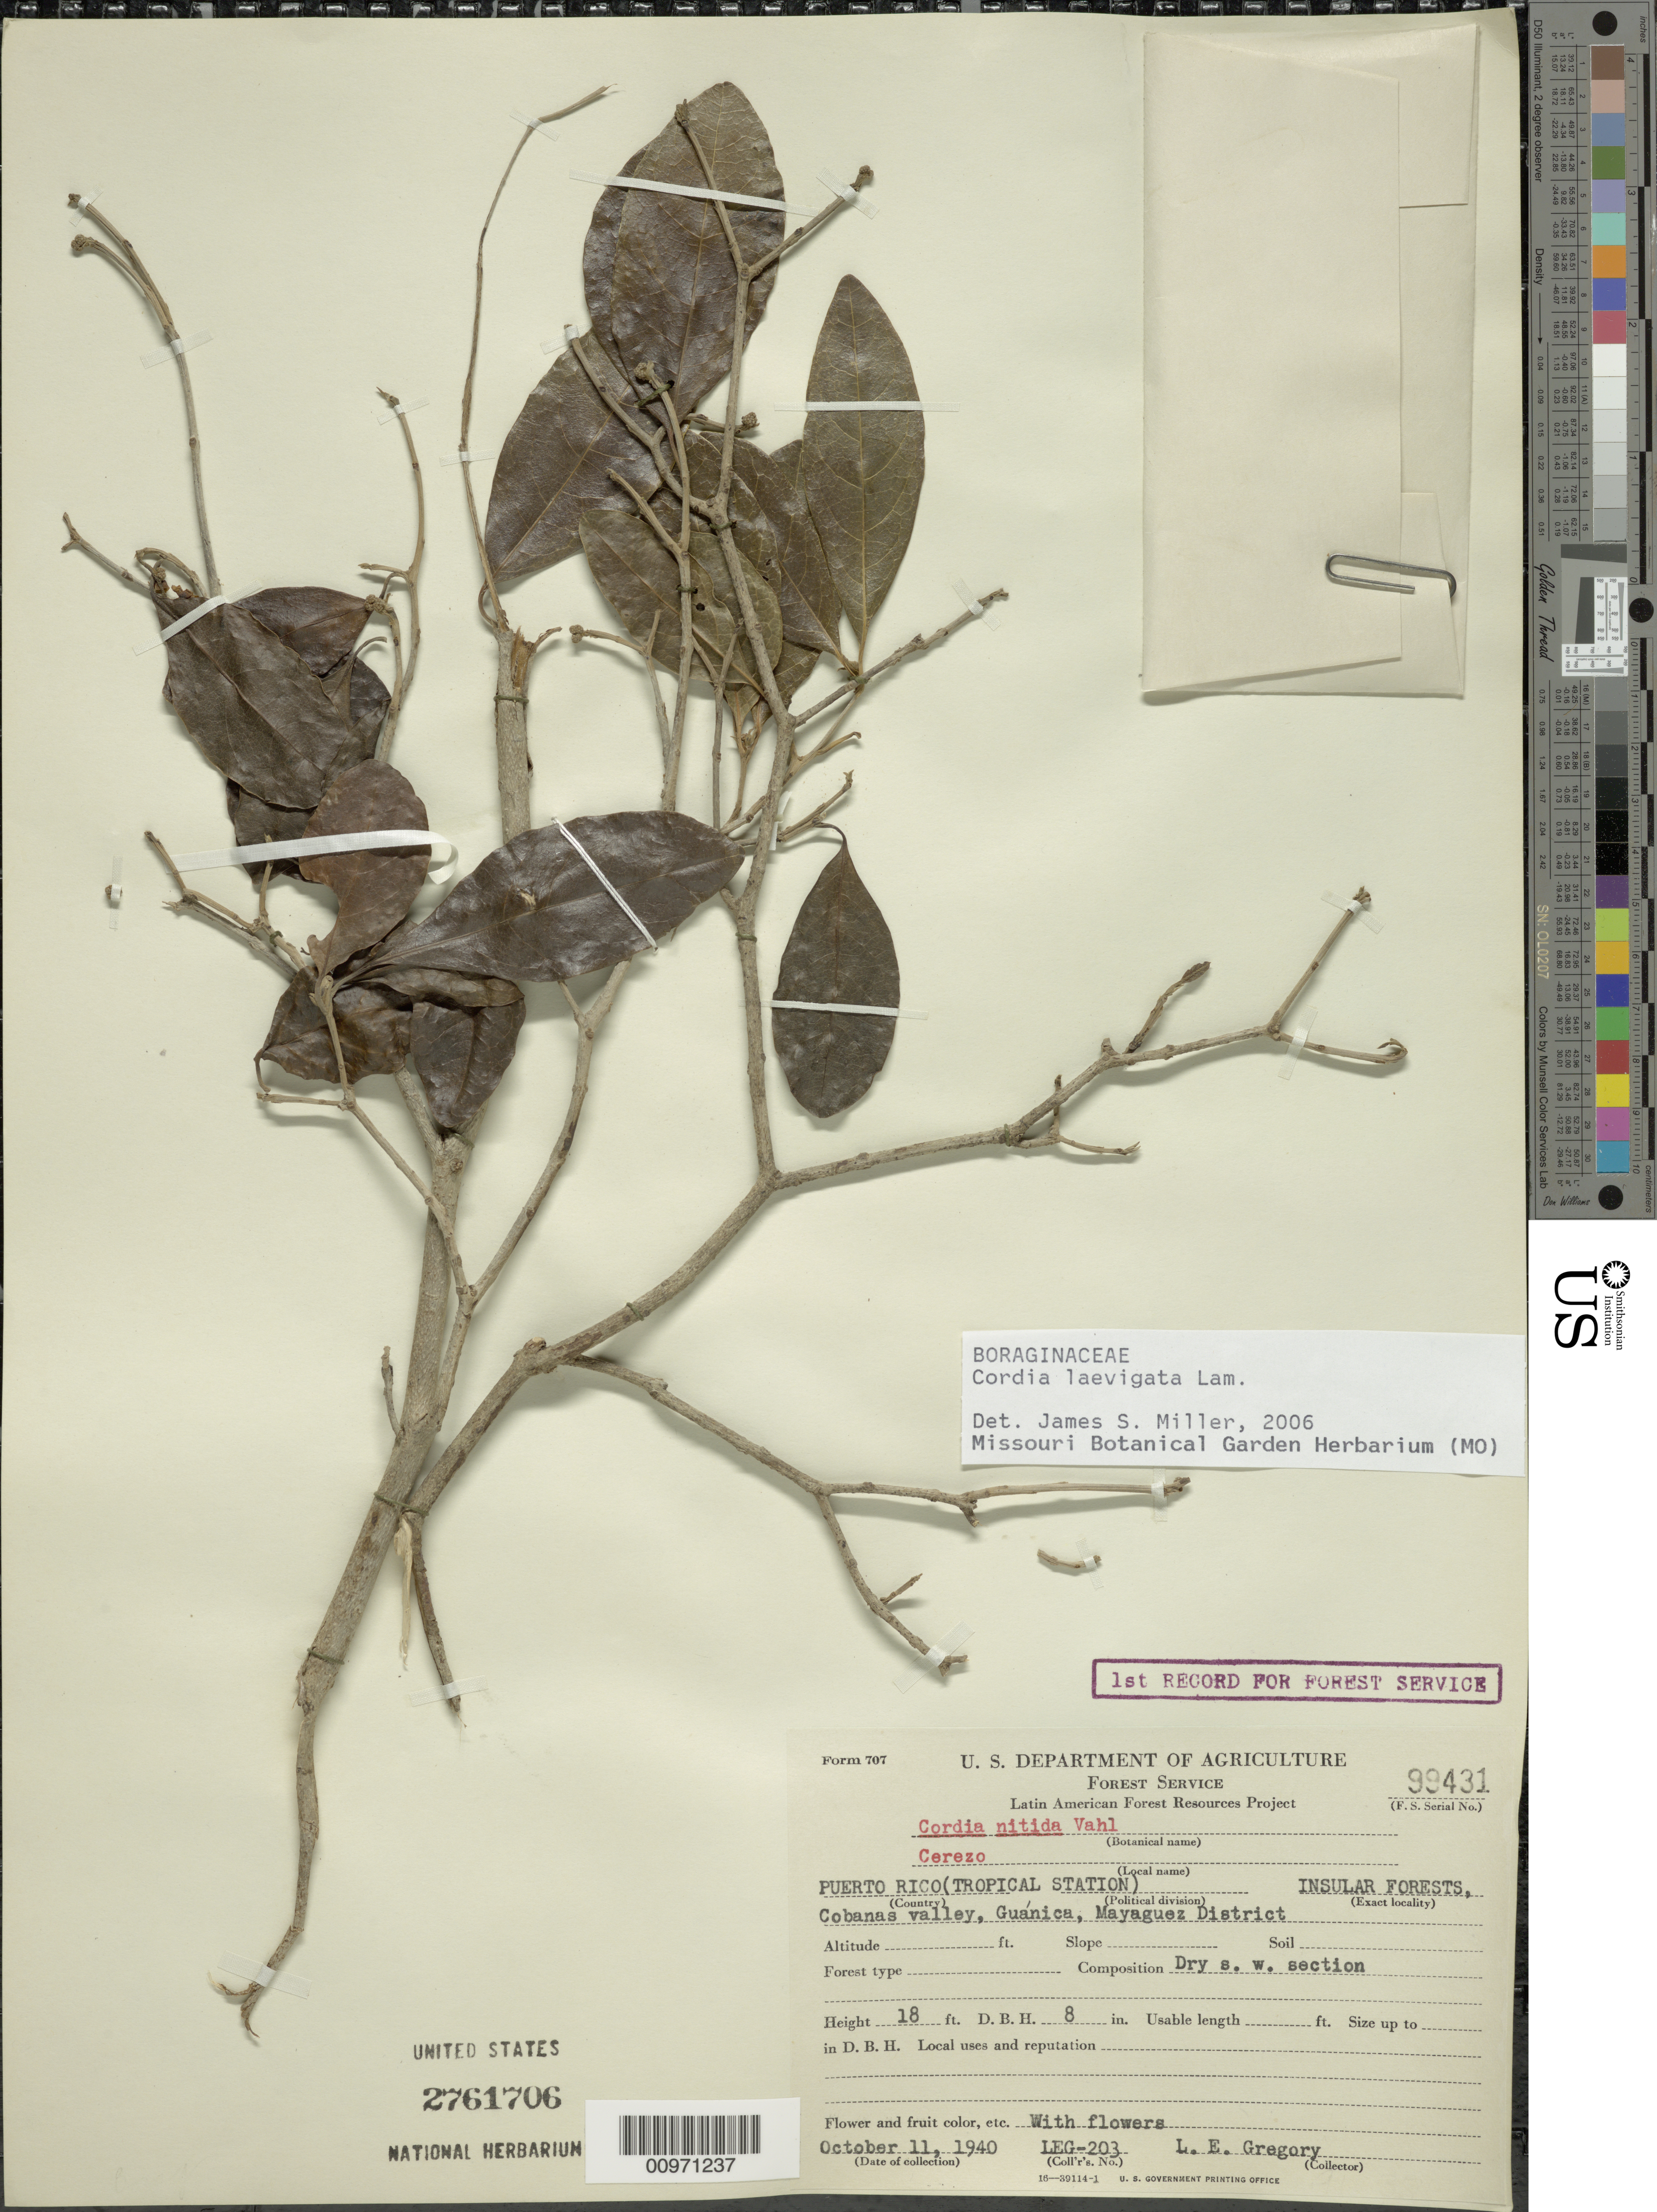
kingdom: Plantae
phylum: Tracheophyta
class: Magnoliopsida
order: Boraginales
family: Cordiaceae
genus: Cordia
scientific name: Cordia laevigata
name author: Lam.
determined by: Miller, James S., (MO), Missouri Botanical Garden (UNITED STATES)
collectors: L. E. Gregory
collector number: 203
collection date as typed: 11 Oct 1940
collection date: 1940-10-11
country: Puerto Rico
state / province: Mayagüez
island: Puerto Rico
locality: Insular Forests, Cobanas Valley, Guanica, Mayaguez District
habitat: Dry s.w. section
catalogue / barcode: US 2761706